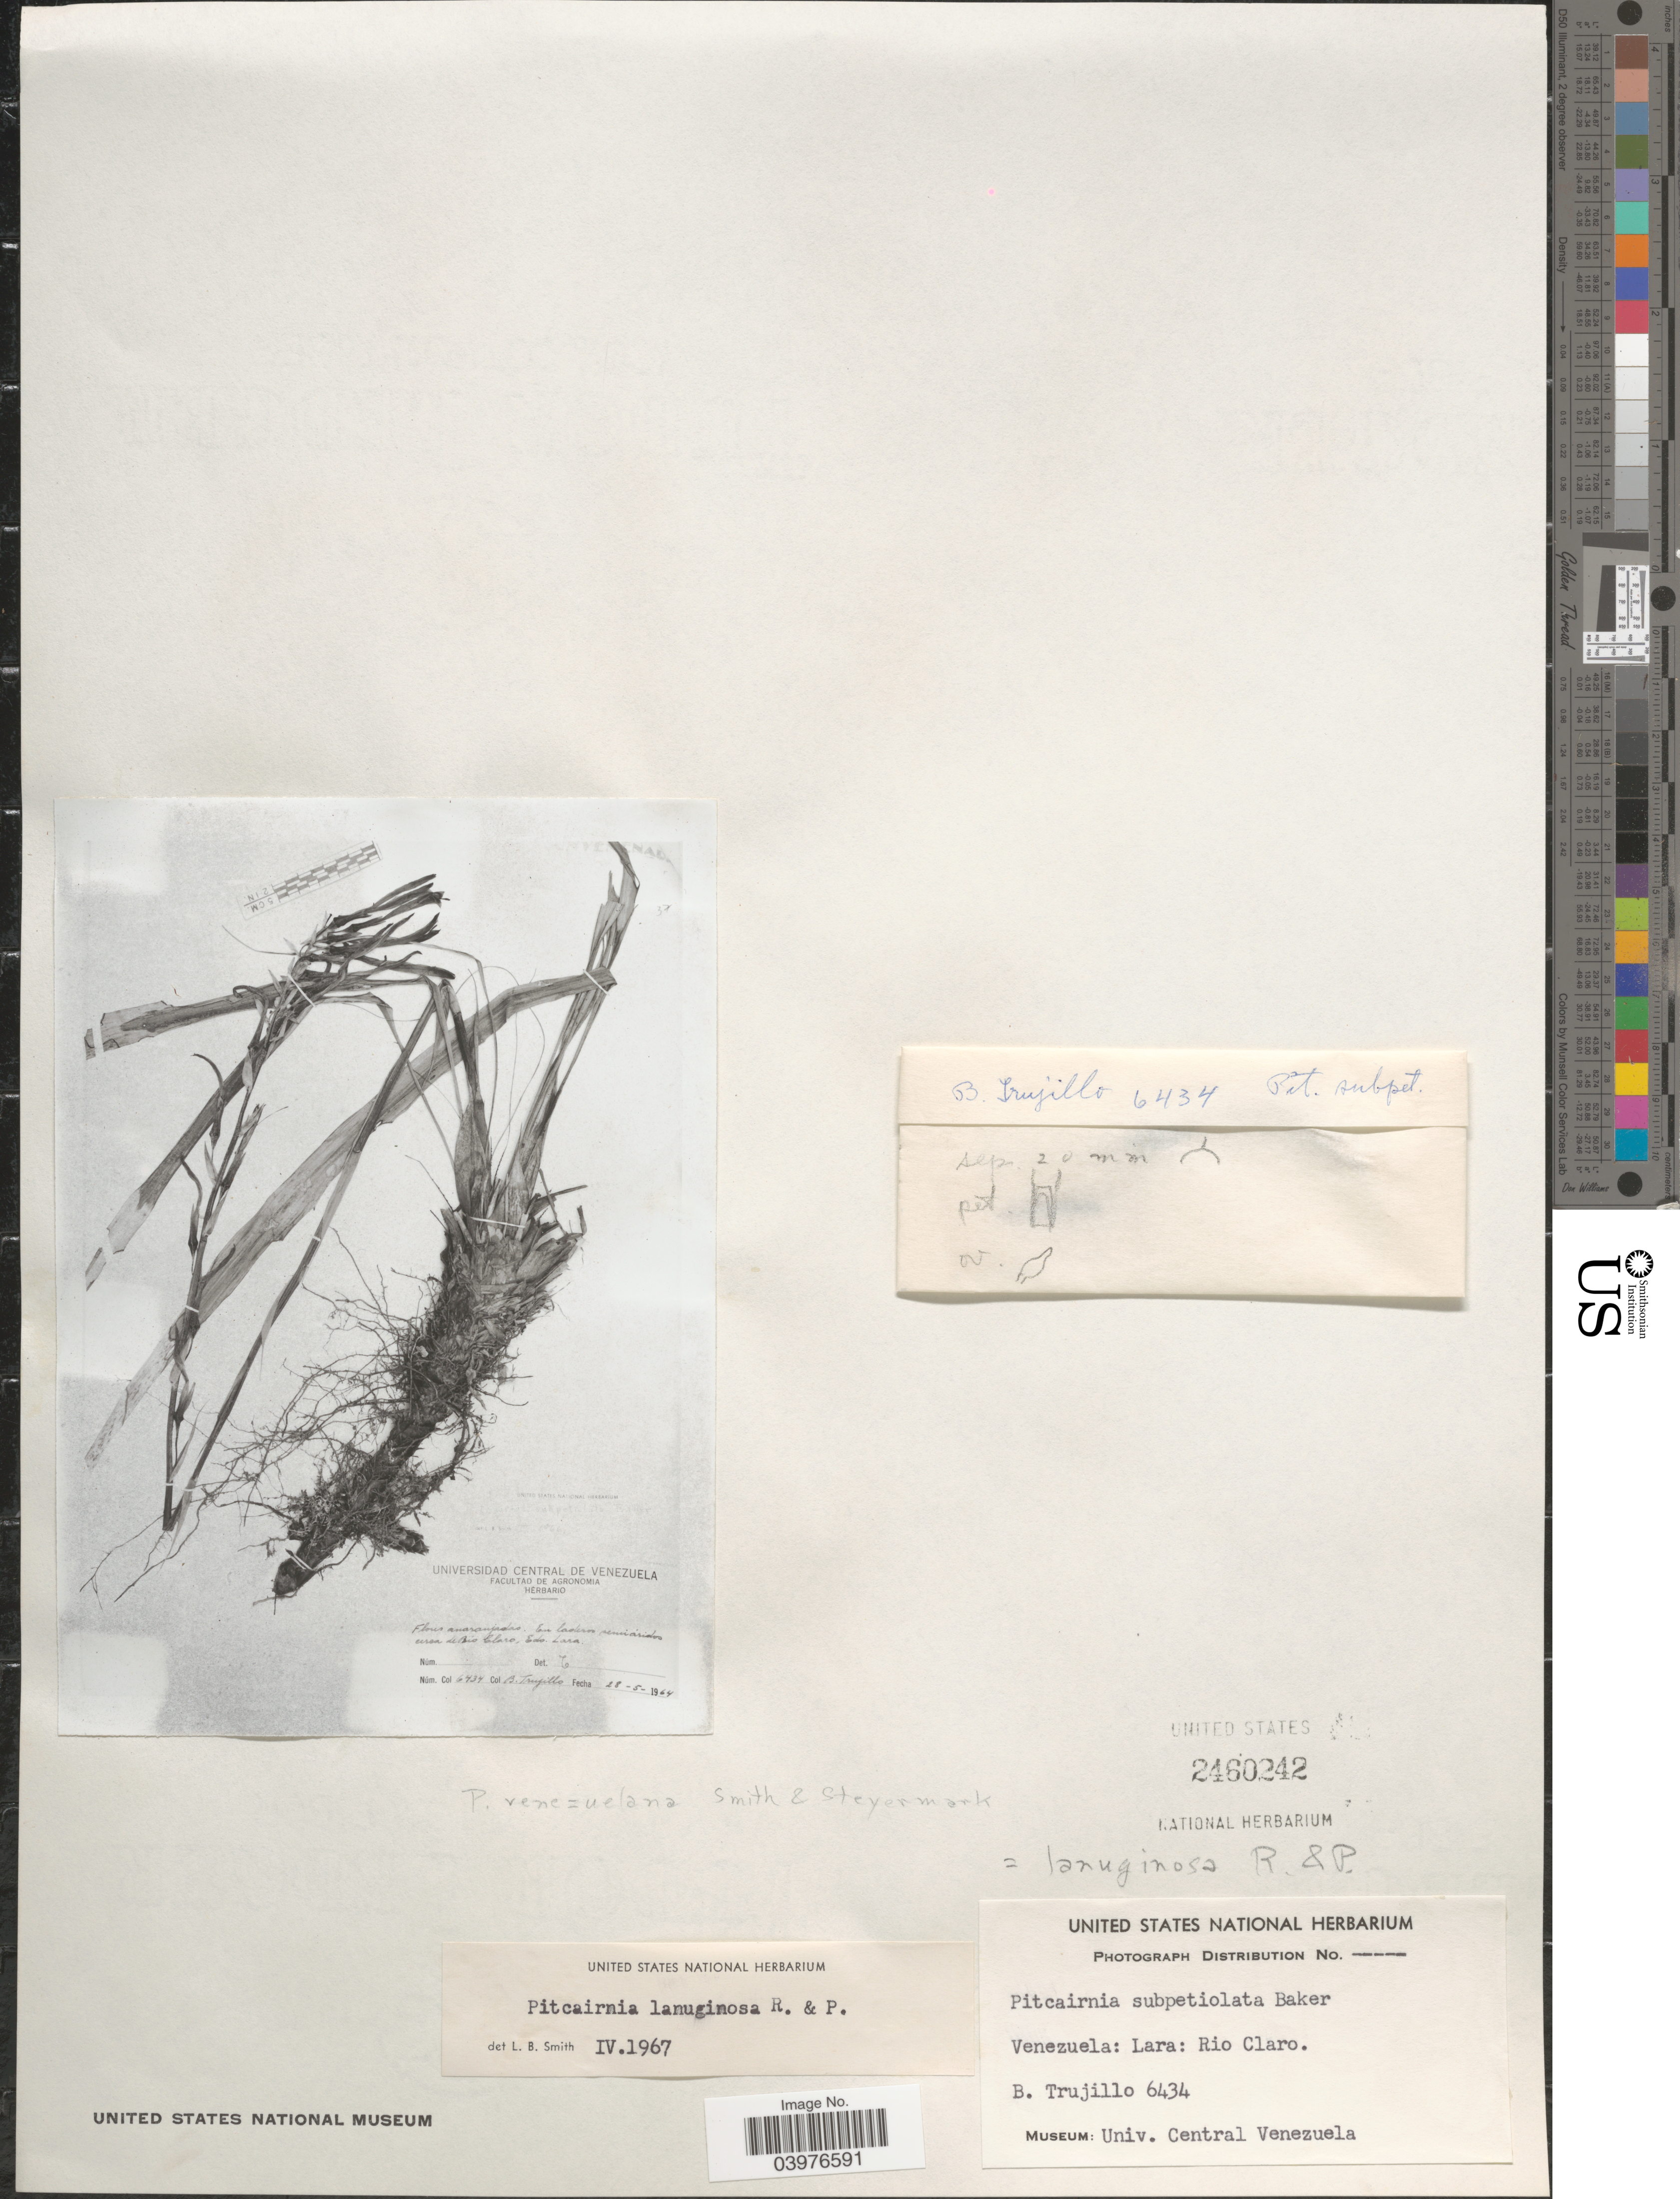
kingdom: Plantae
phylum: Tracheophyta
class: Liliopsida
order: Poales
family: Bromeliaceae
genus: Pitcairnia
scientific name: Pitcairnia venezuelana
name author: L.B. Sm. & Steyerm.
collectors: B. Trujillo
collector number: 6434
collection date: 1964-05-28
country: Venezuela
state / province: Lara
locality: Cerca de Rio Claro.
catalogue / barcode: US 2460242